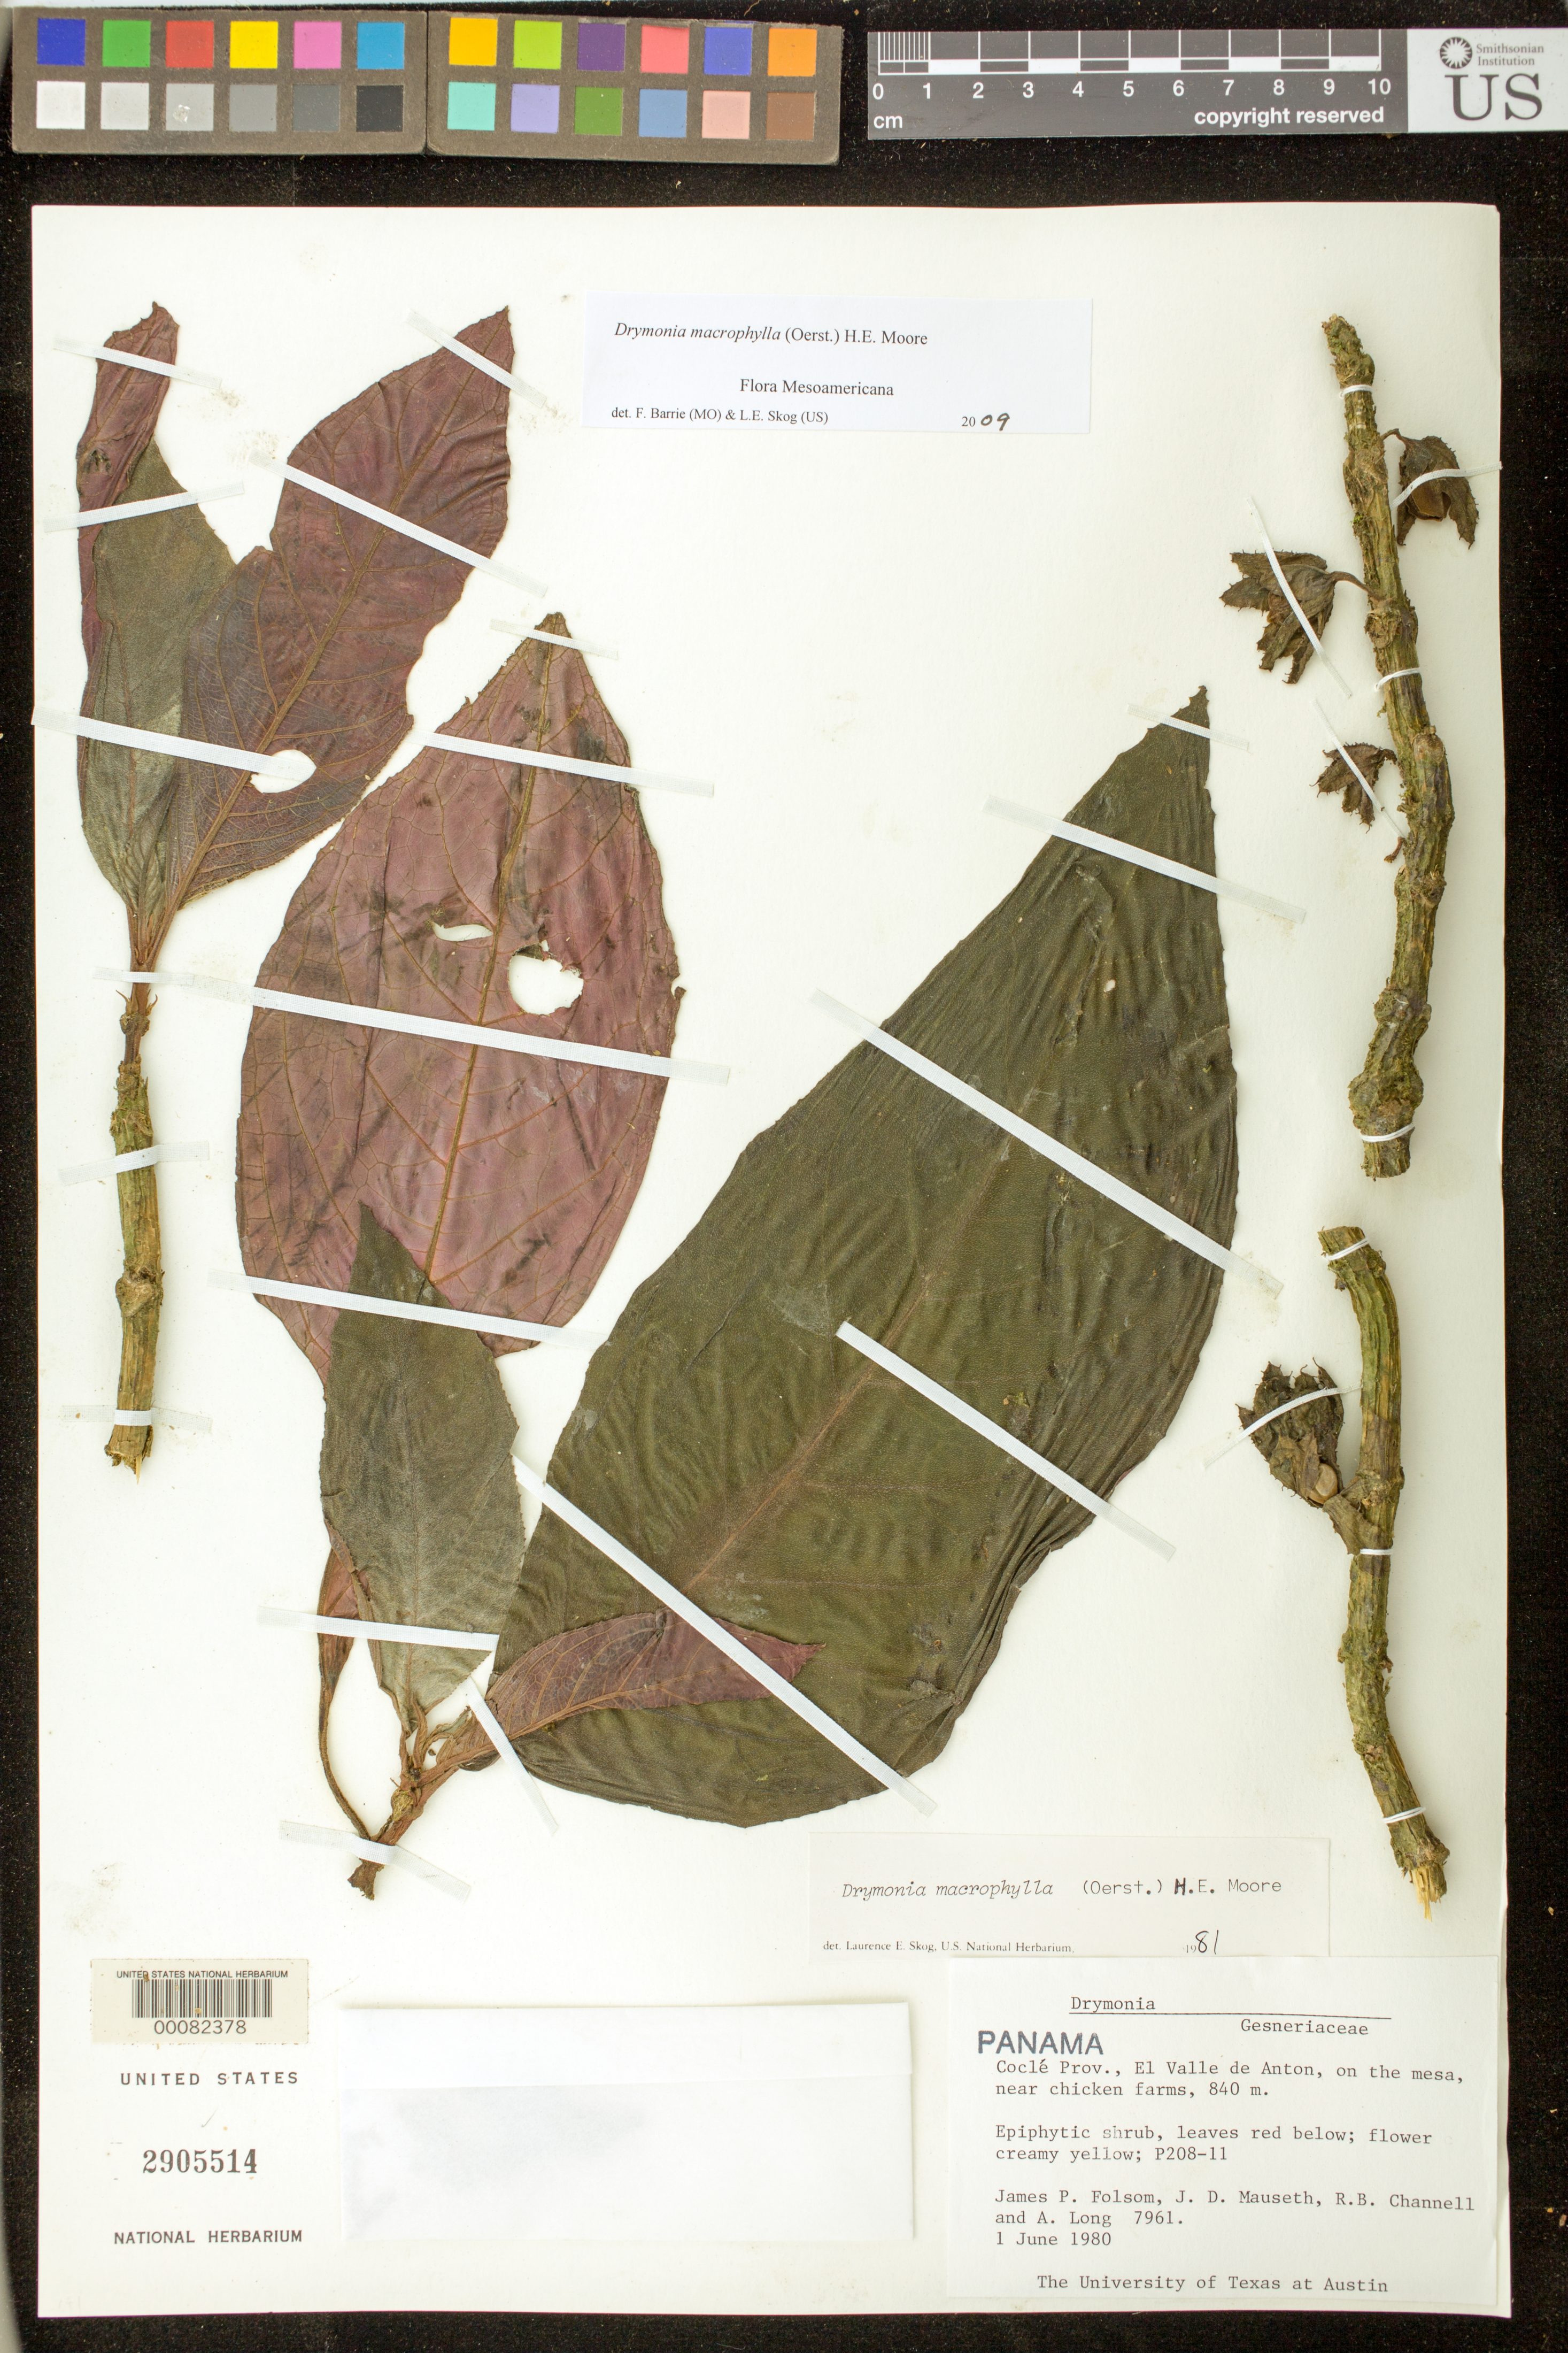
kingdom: Plantae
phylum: Tracheophyta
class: Magnoliopsida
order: Lamiales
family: Gesneriaceae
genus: Drymonia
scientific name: Drymonia macrophylla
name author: (Oerst.) H.E. Moore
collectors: J. P. Folsom & et al.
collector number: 7961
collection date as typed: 01 Jun 1980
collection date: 1980-06-01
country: Panama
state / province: Coclé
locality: El Valle de Anton, on the Mesa, near chicken farms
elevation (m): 840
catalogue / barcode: US 2905514